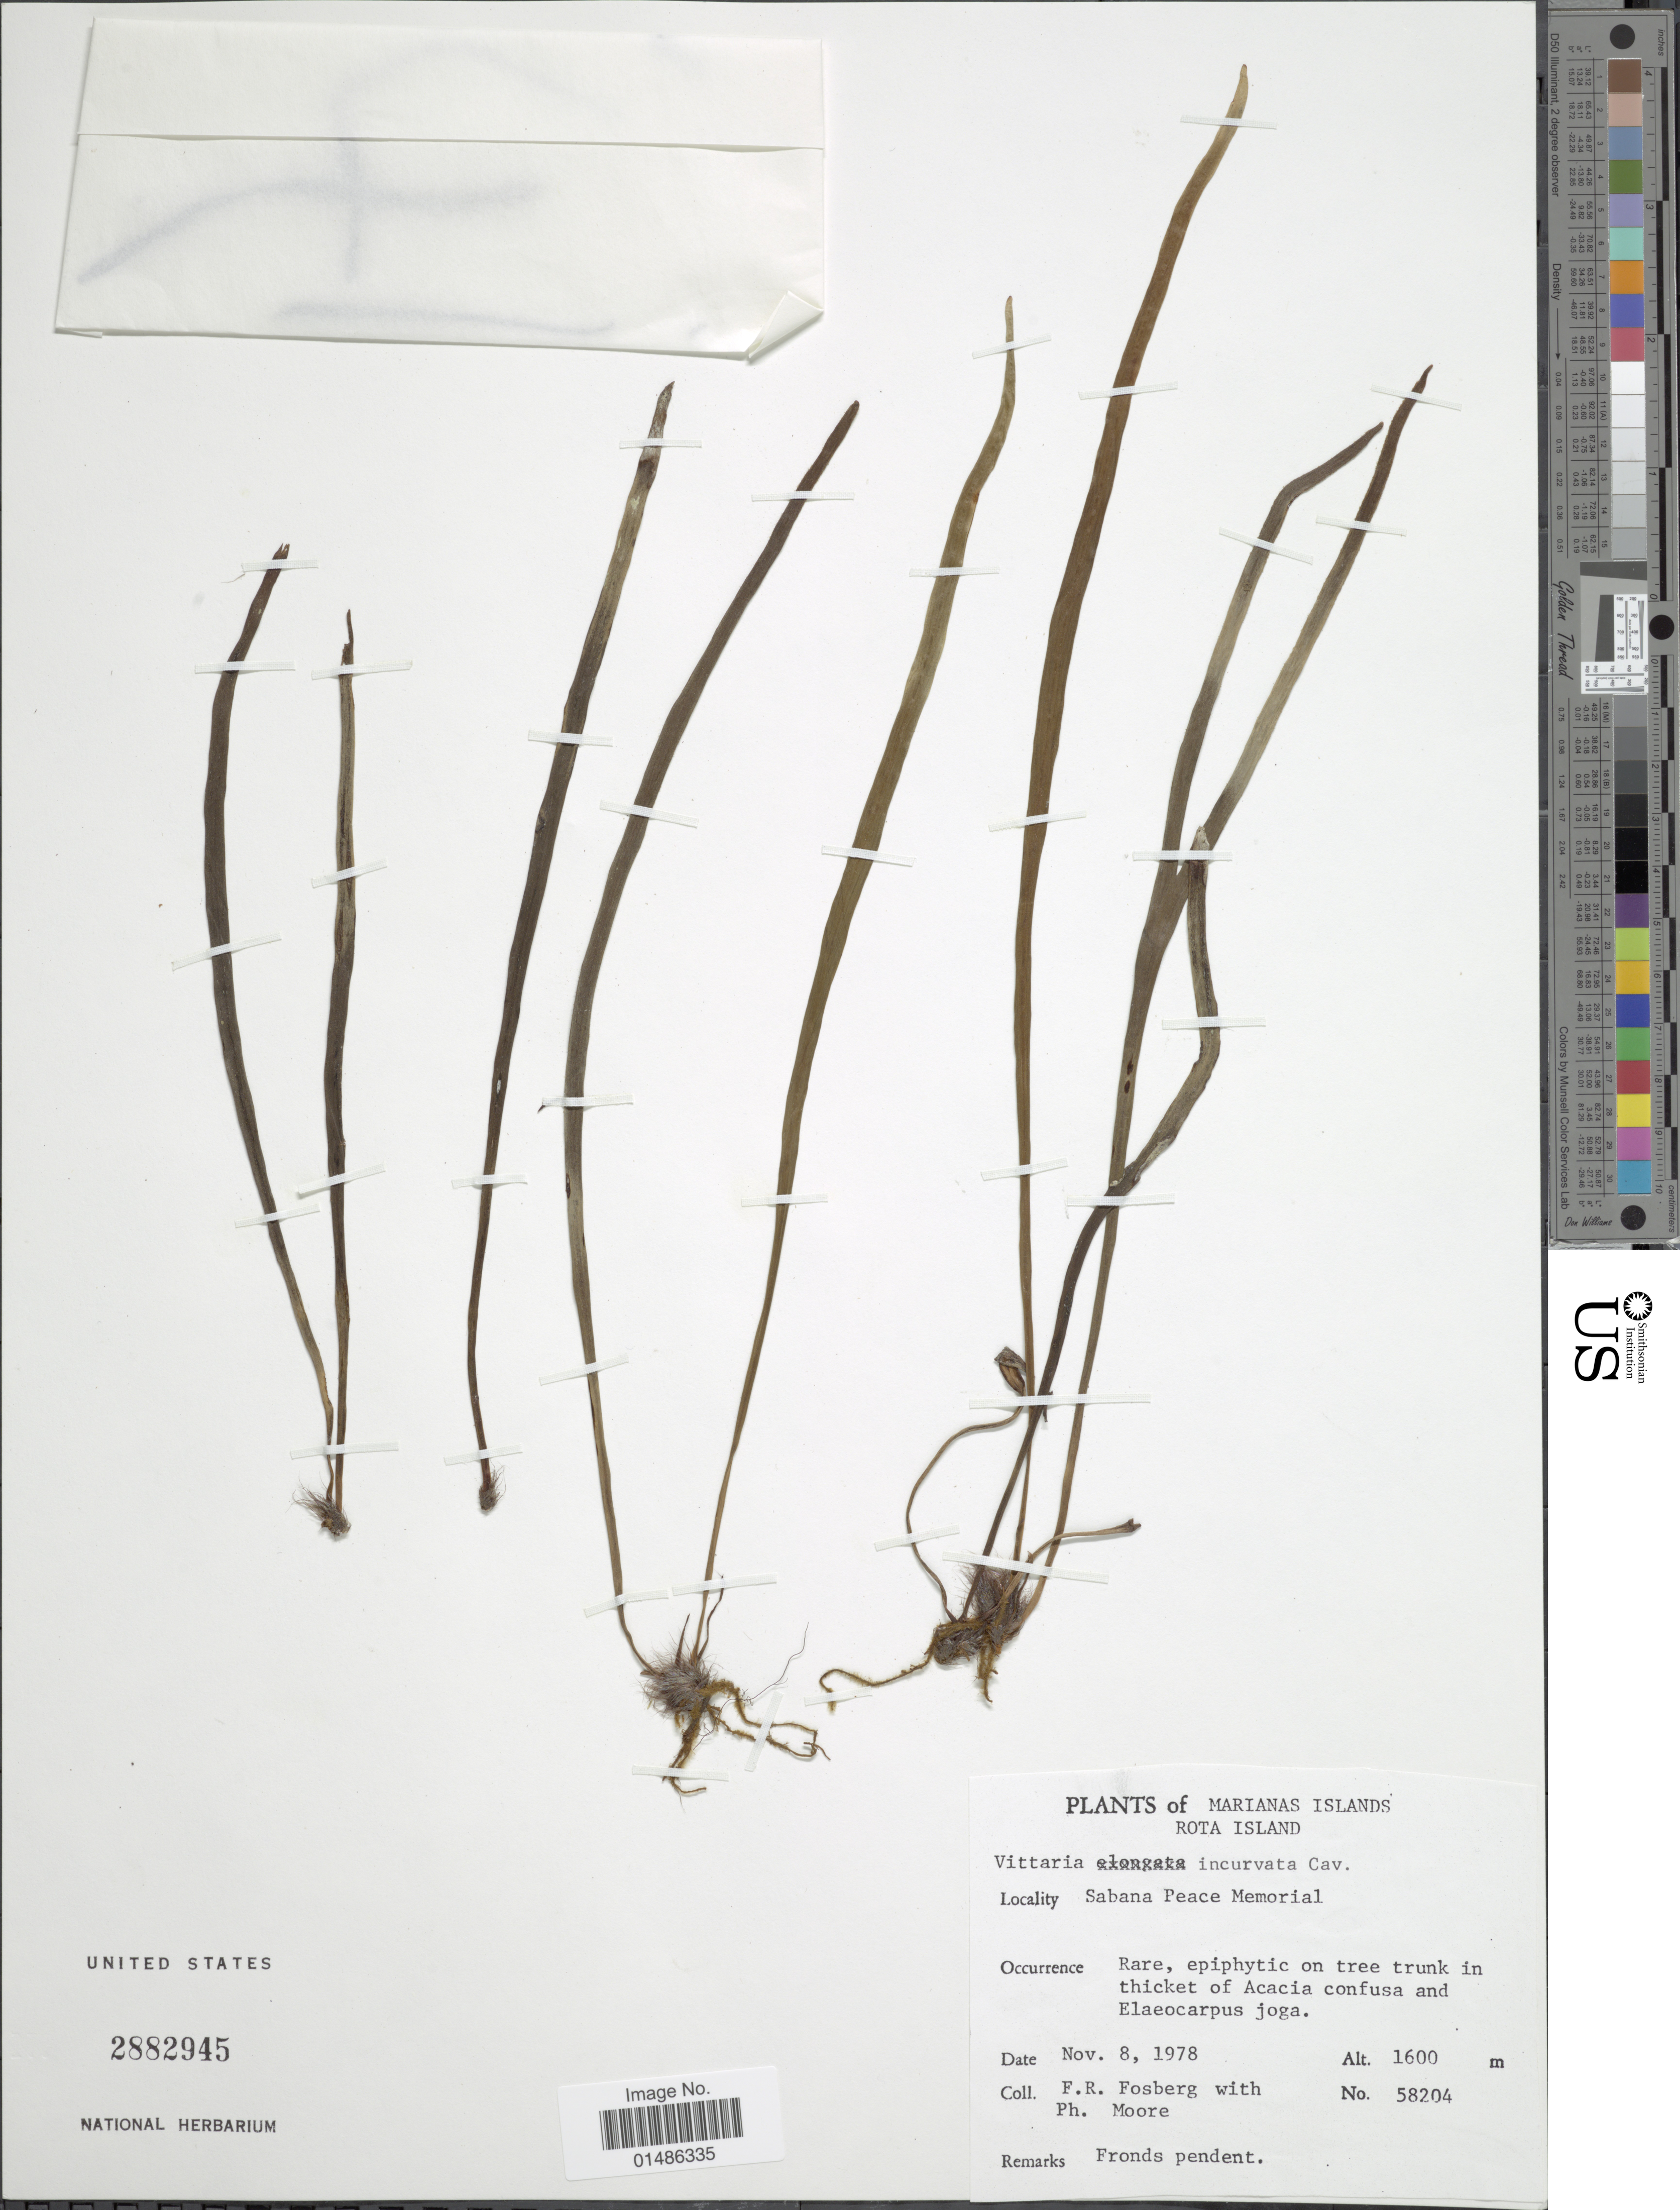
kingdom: Plantae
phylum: Tracheophyta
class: Polypodiopsida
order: Polypodiales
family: Pteridaceae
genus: Haplopteris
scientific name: Haplopteris ensiformis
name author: (Sw.) E.H. Crane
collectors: F. R. Fosberg & P. Moore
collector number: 58204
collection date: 1978-11-08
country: Northern Mariana Islands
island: Rota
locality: Rota Island. Sabana Peace Memorial.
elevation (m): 1600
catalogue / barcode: US 2882945